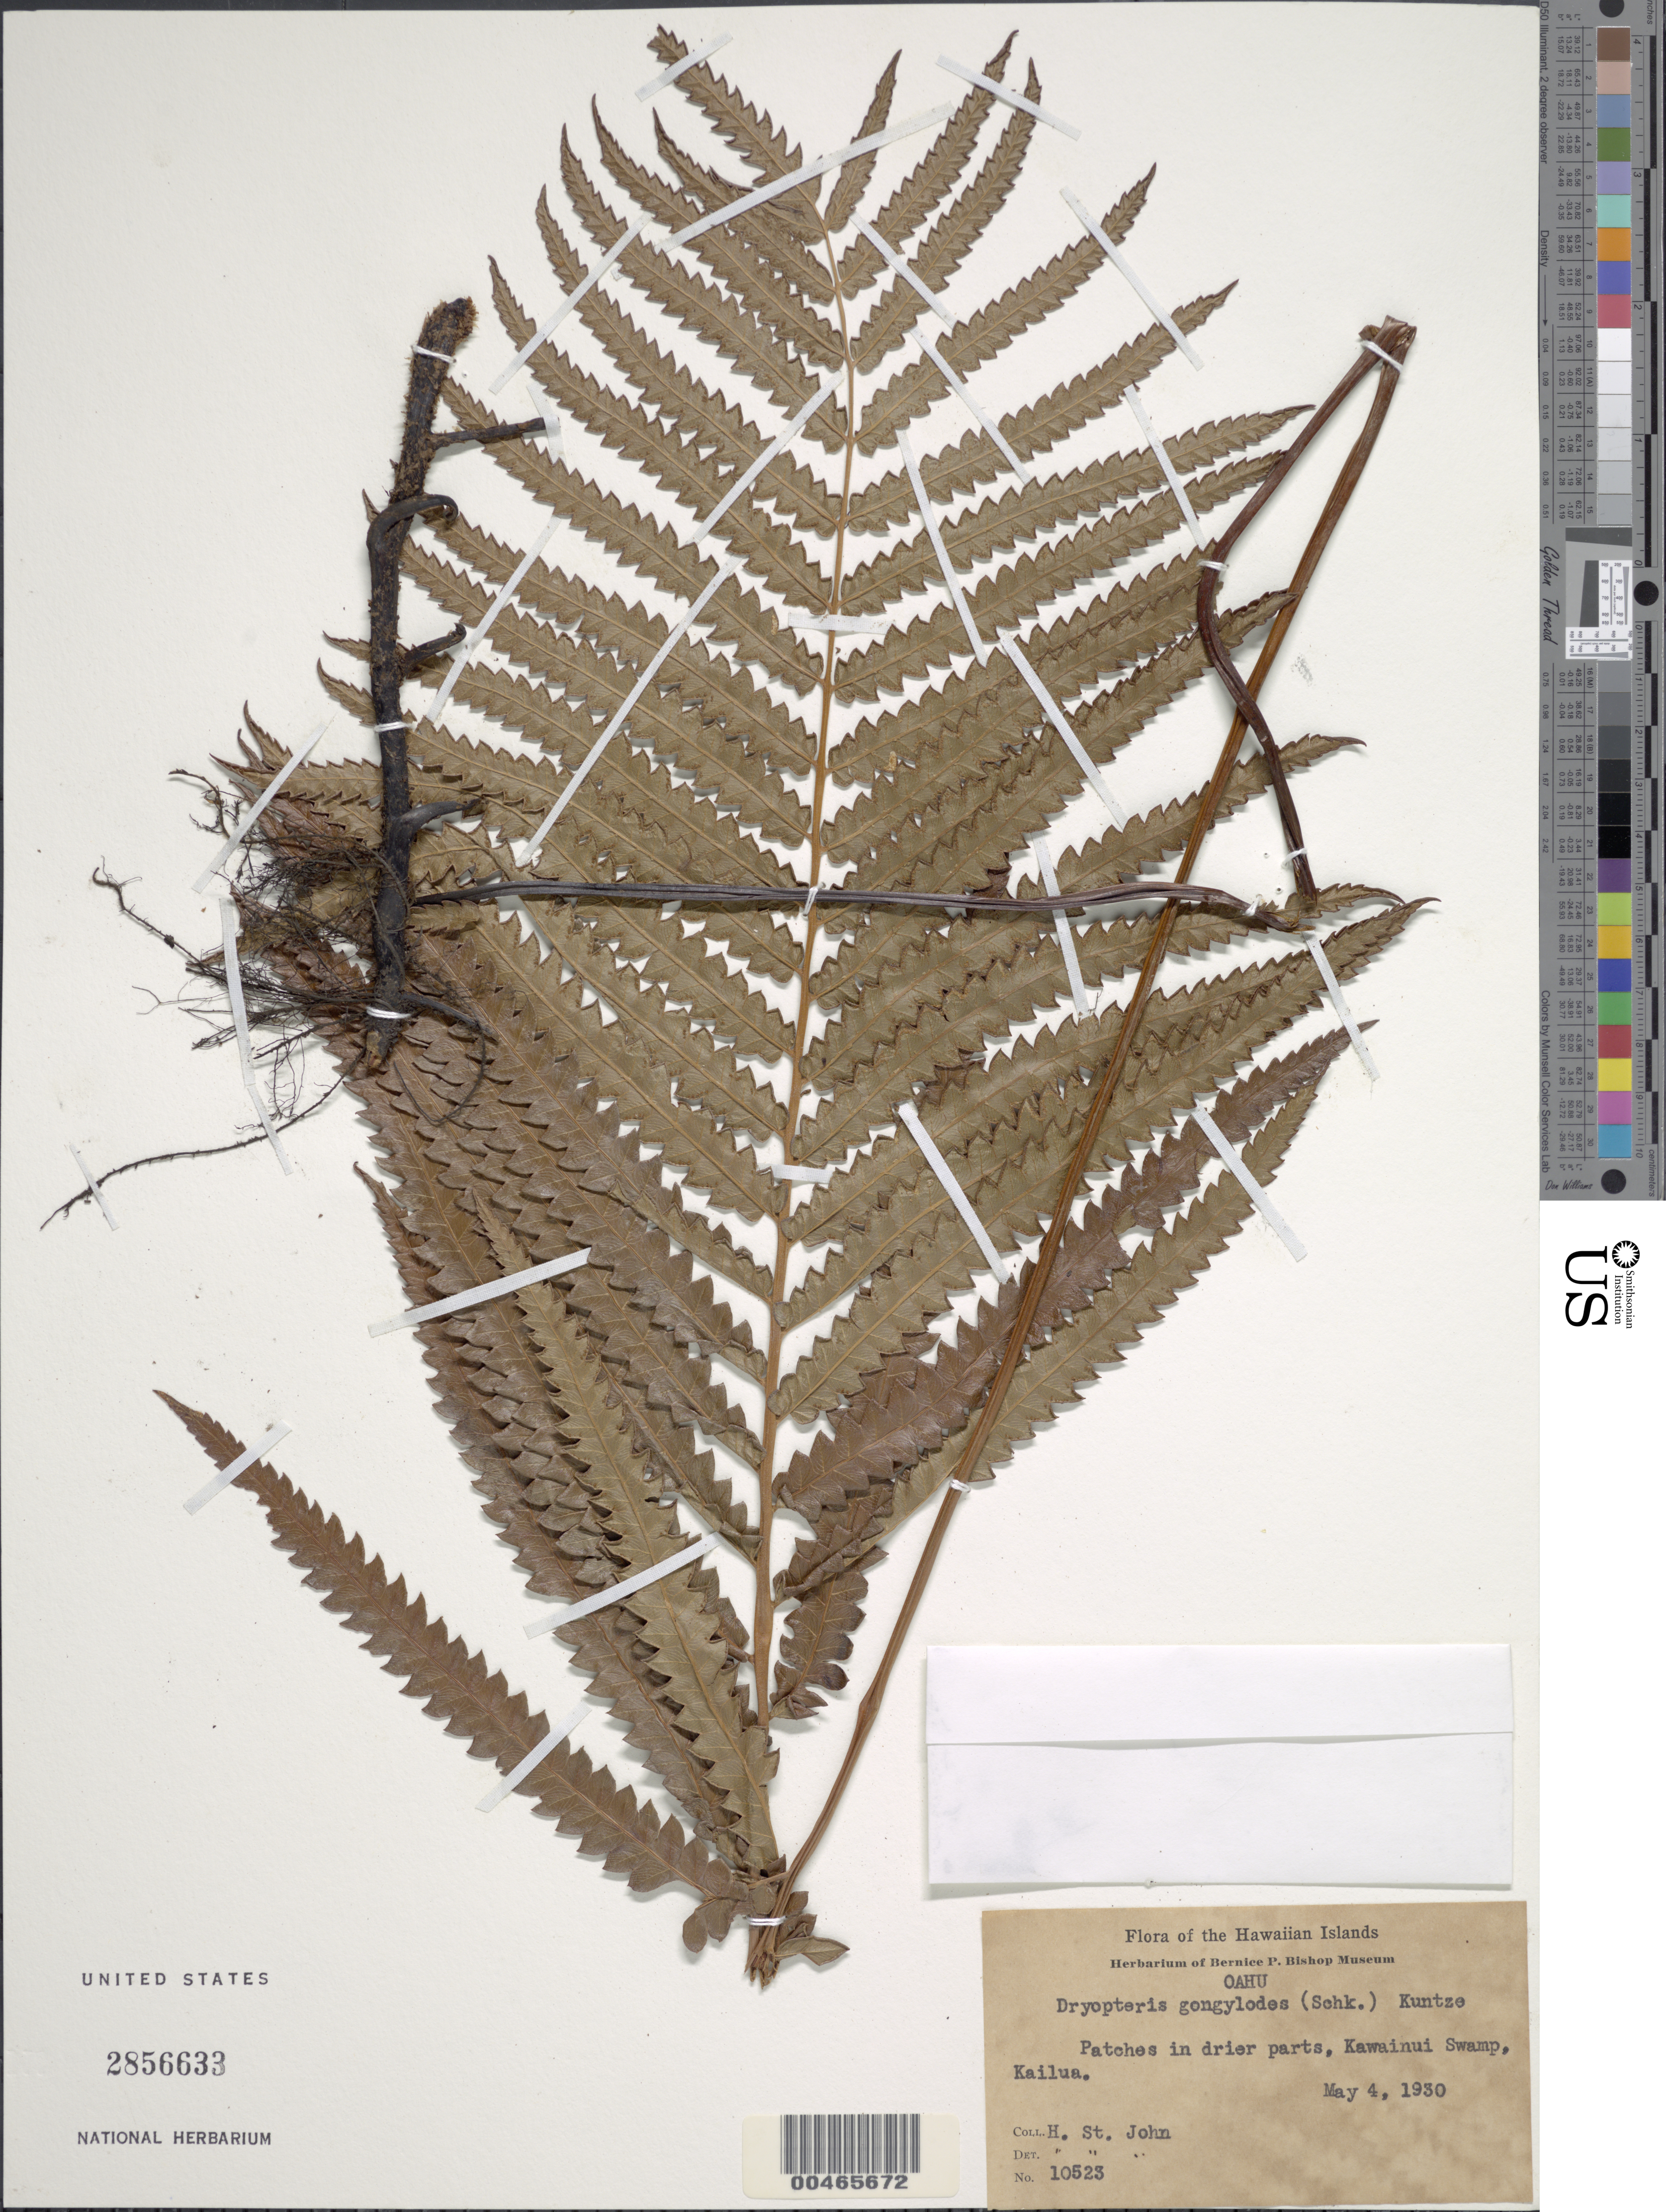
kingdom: Plantae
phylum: Tracheophyta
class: Polypodiopsida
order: Polypodiales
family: Thelypteridaceae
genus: Cyclosorus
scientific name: Cyclosorus interruptus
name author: (Willd.) H. Itô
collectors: H. St. John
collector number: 10523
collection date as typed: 4 May 1930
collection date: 1930-05-04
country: United States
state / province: Hawaii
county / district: Honolulu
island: Oahu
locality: Kawainui Swamp, Kailua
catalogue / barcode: US 2856633